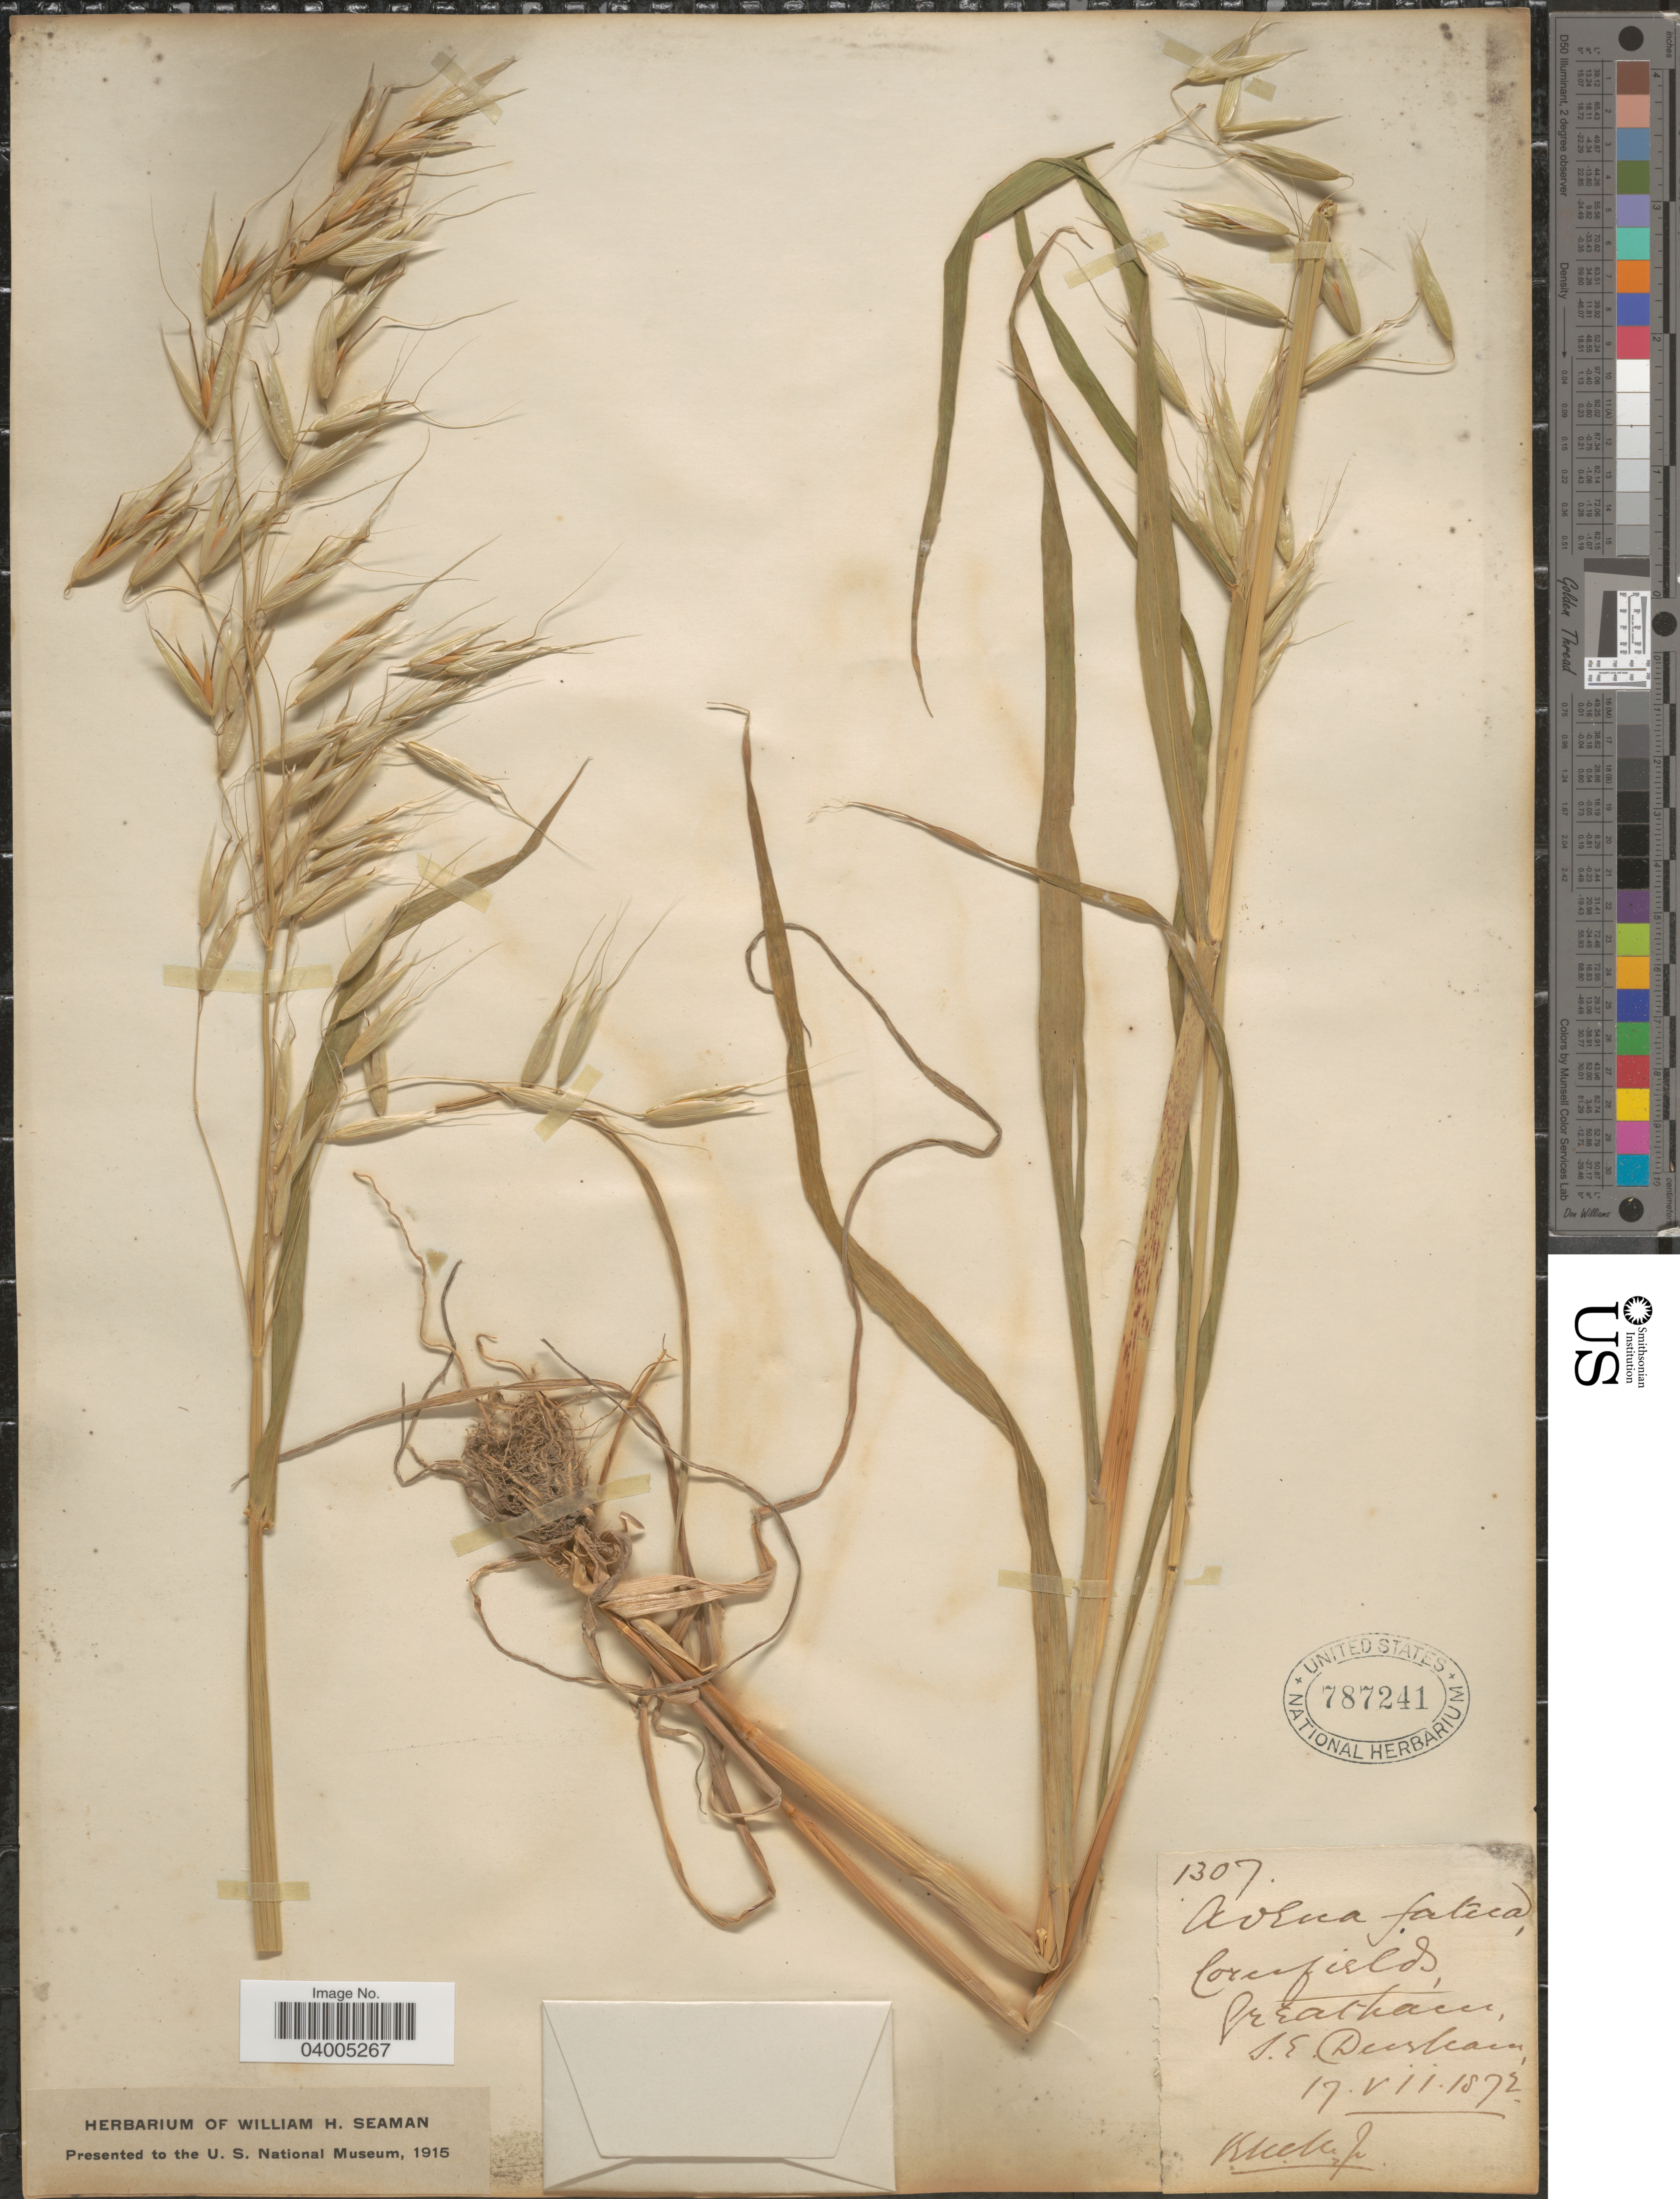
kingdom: Plantae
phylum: Tracheophyta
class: Liliopsida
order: Poales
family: Poaceae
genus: Avena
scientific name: Avena fatua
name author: L.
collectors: B.M.M. Jr.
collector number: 1307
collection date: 1872-07-17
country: United Kingdom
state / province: England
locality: Cornfields, Greatham, S.E. Durham.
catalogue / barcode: US 787241